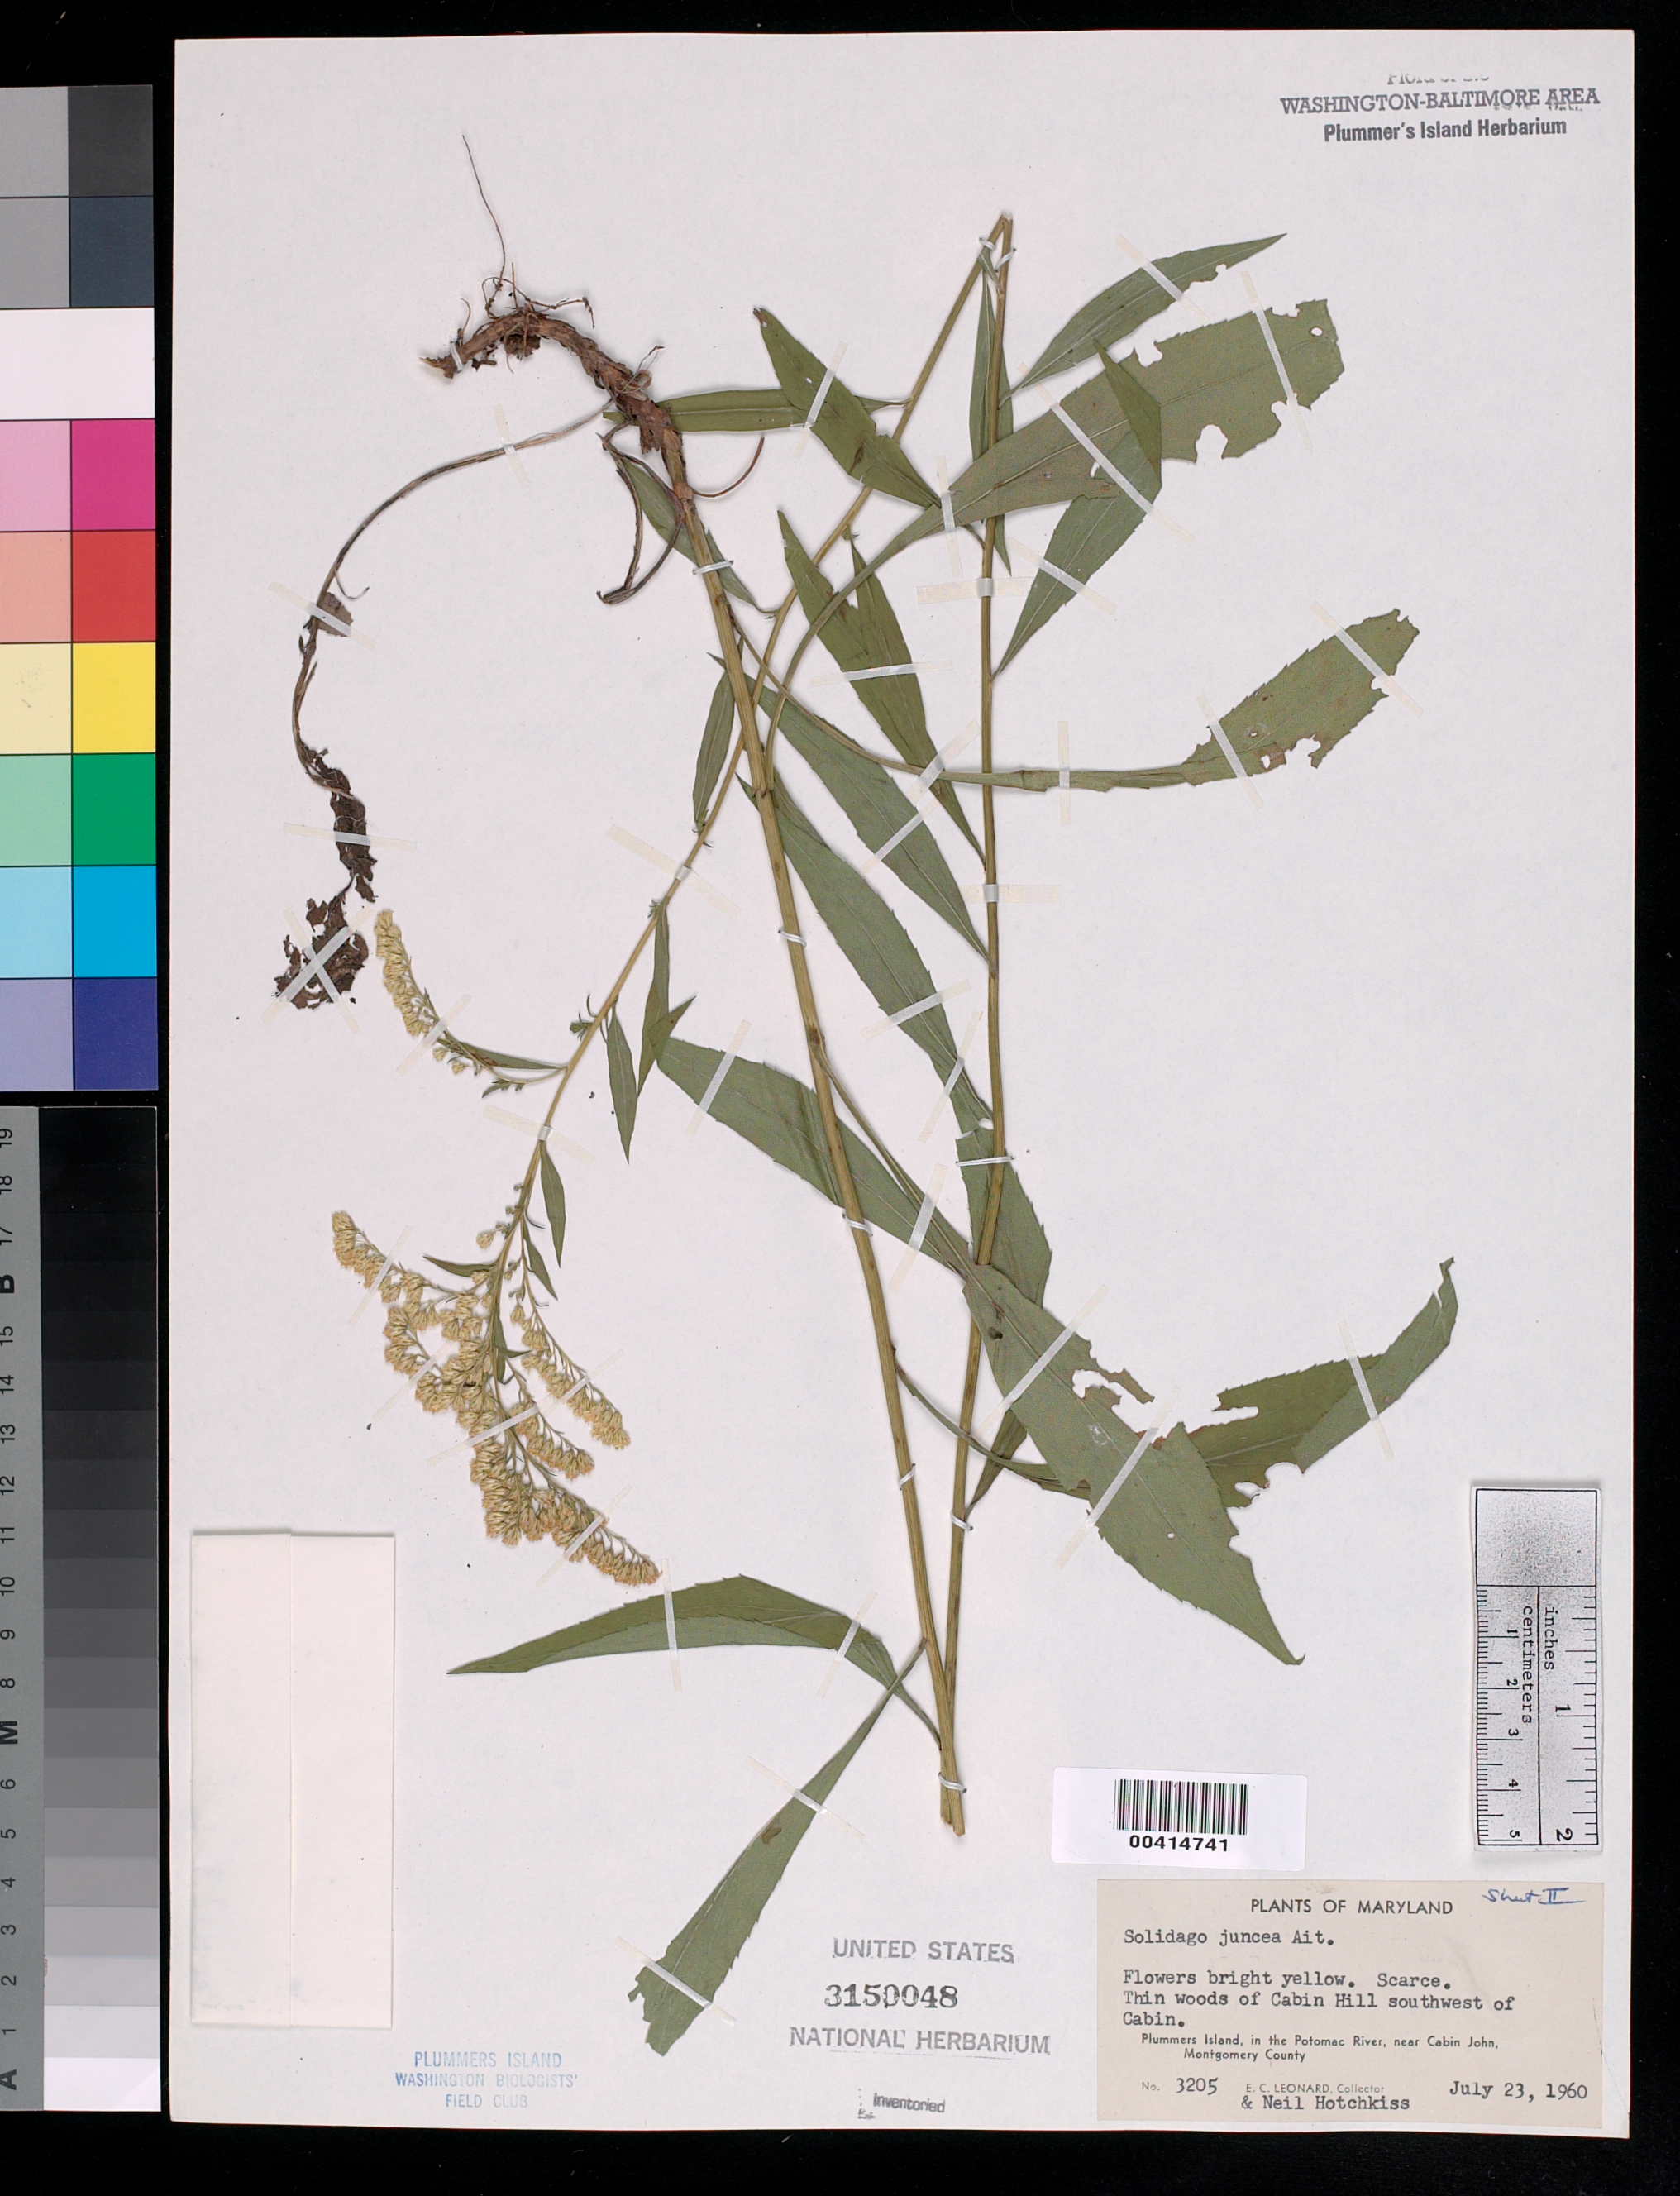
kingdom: Plantae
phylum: Tracheophyta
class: Magnoliopsida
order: Asterales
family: Asteraceae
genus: Solidago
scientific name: Solidago juncea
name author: Aiton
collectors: E. C. Leonard & N. Hotchkiss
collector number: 3205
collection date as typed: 23 Jul 1960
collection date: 1960-07-23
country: United States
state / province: Maryland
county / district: Montgomery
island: Plummers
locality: Plummer's Island; Cabin Hill southwest of Cabin C. & O. Canal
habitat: Thin woods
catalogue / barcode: US 3150048